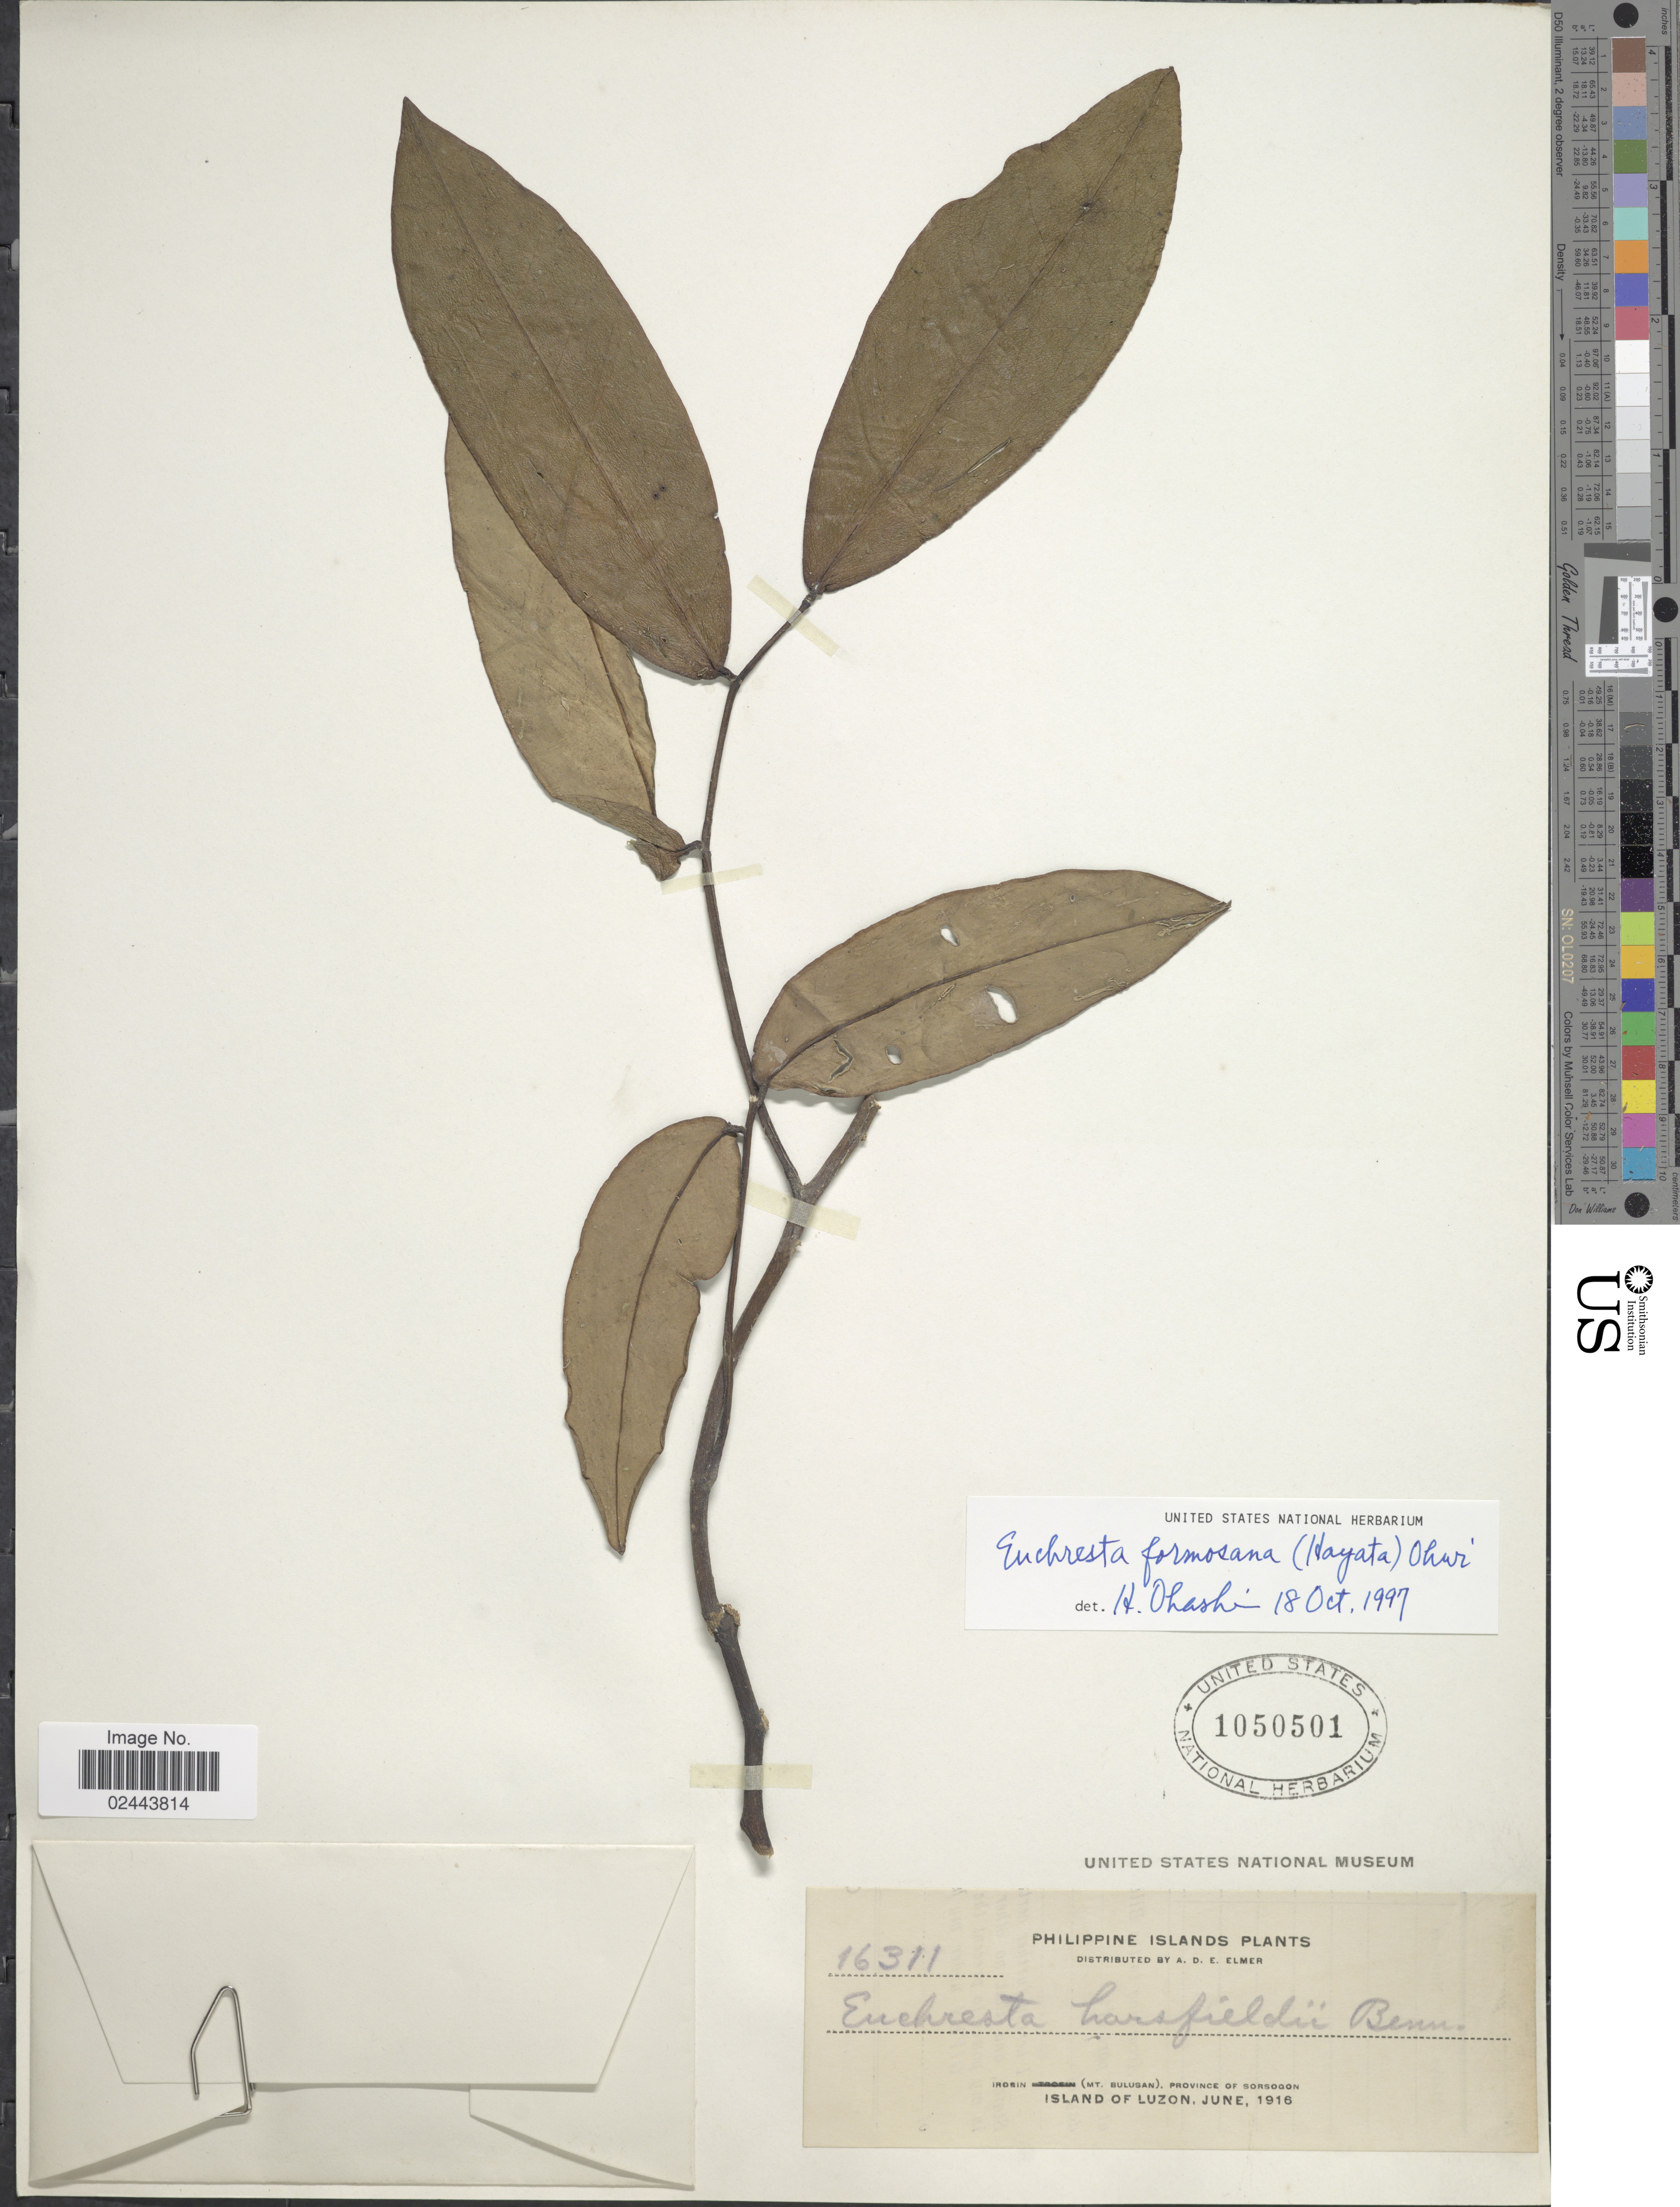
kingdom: Plantae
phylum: Tracheophyta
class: Magnoliopsida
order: Fabales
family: Fabaceae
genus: Euchresta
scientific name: Euchresta formosana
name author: (Hayata) Ohwi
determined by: Ohashi, Hiro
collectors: A. D. E. Elmer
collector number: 16311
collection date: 1916-06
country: Philippines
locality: Philippine Islands, Irosin (Mt. Bulusan), Province of Sorsogon, Island of Luzon.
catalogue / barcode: US 1050501